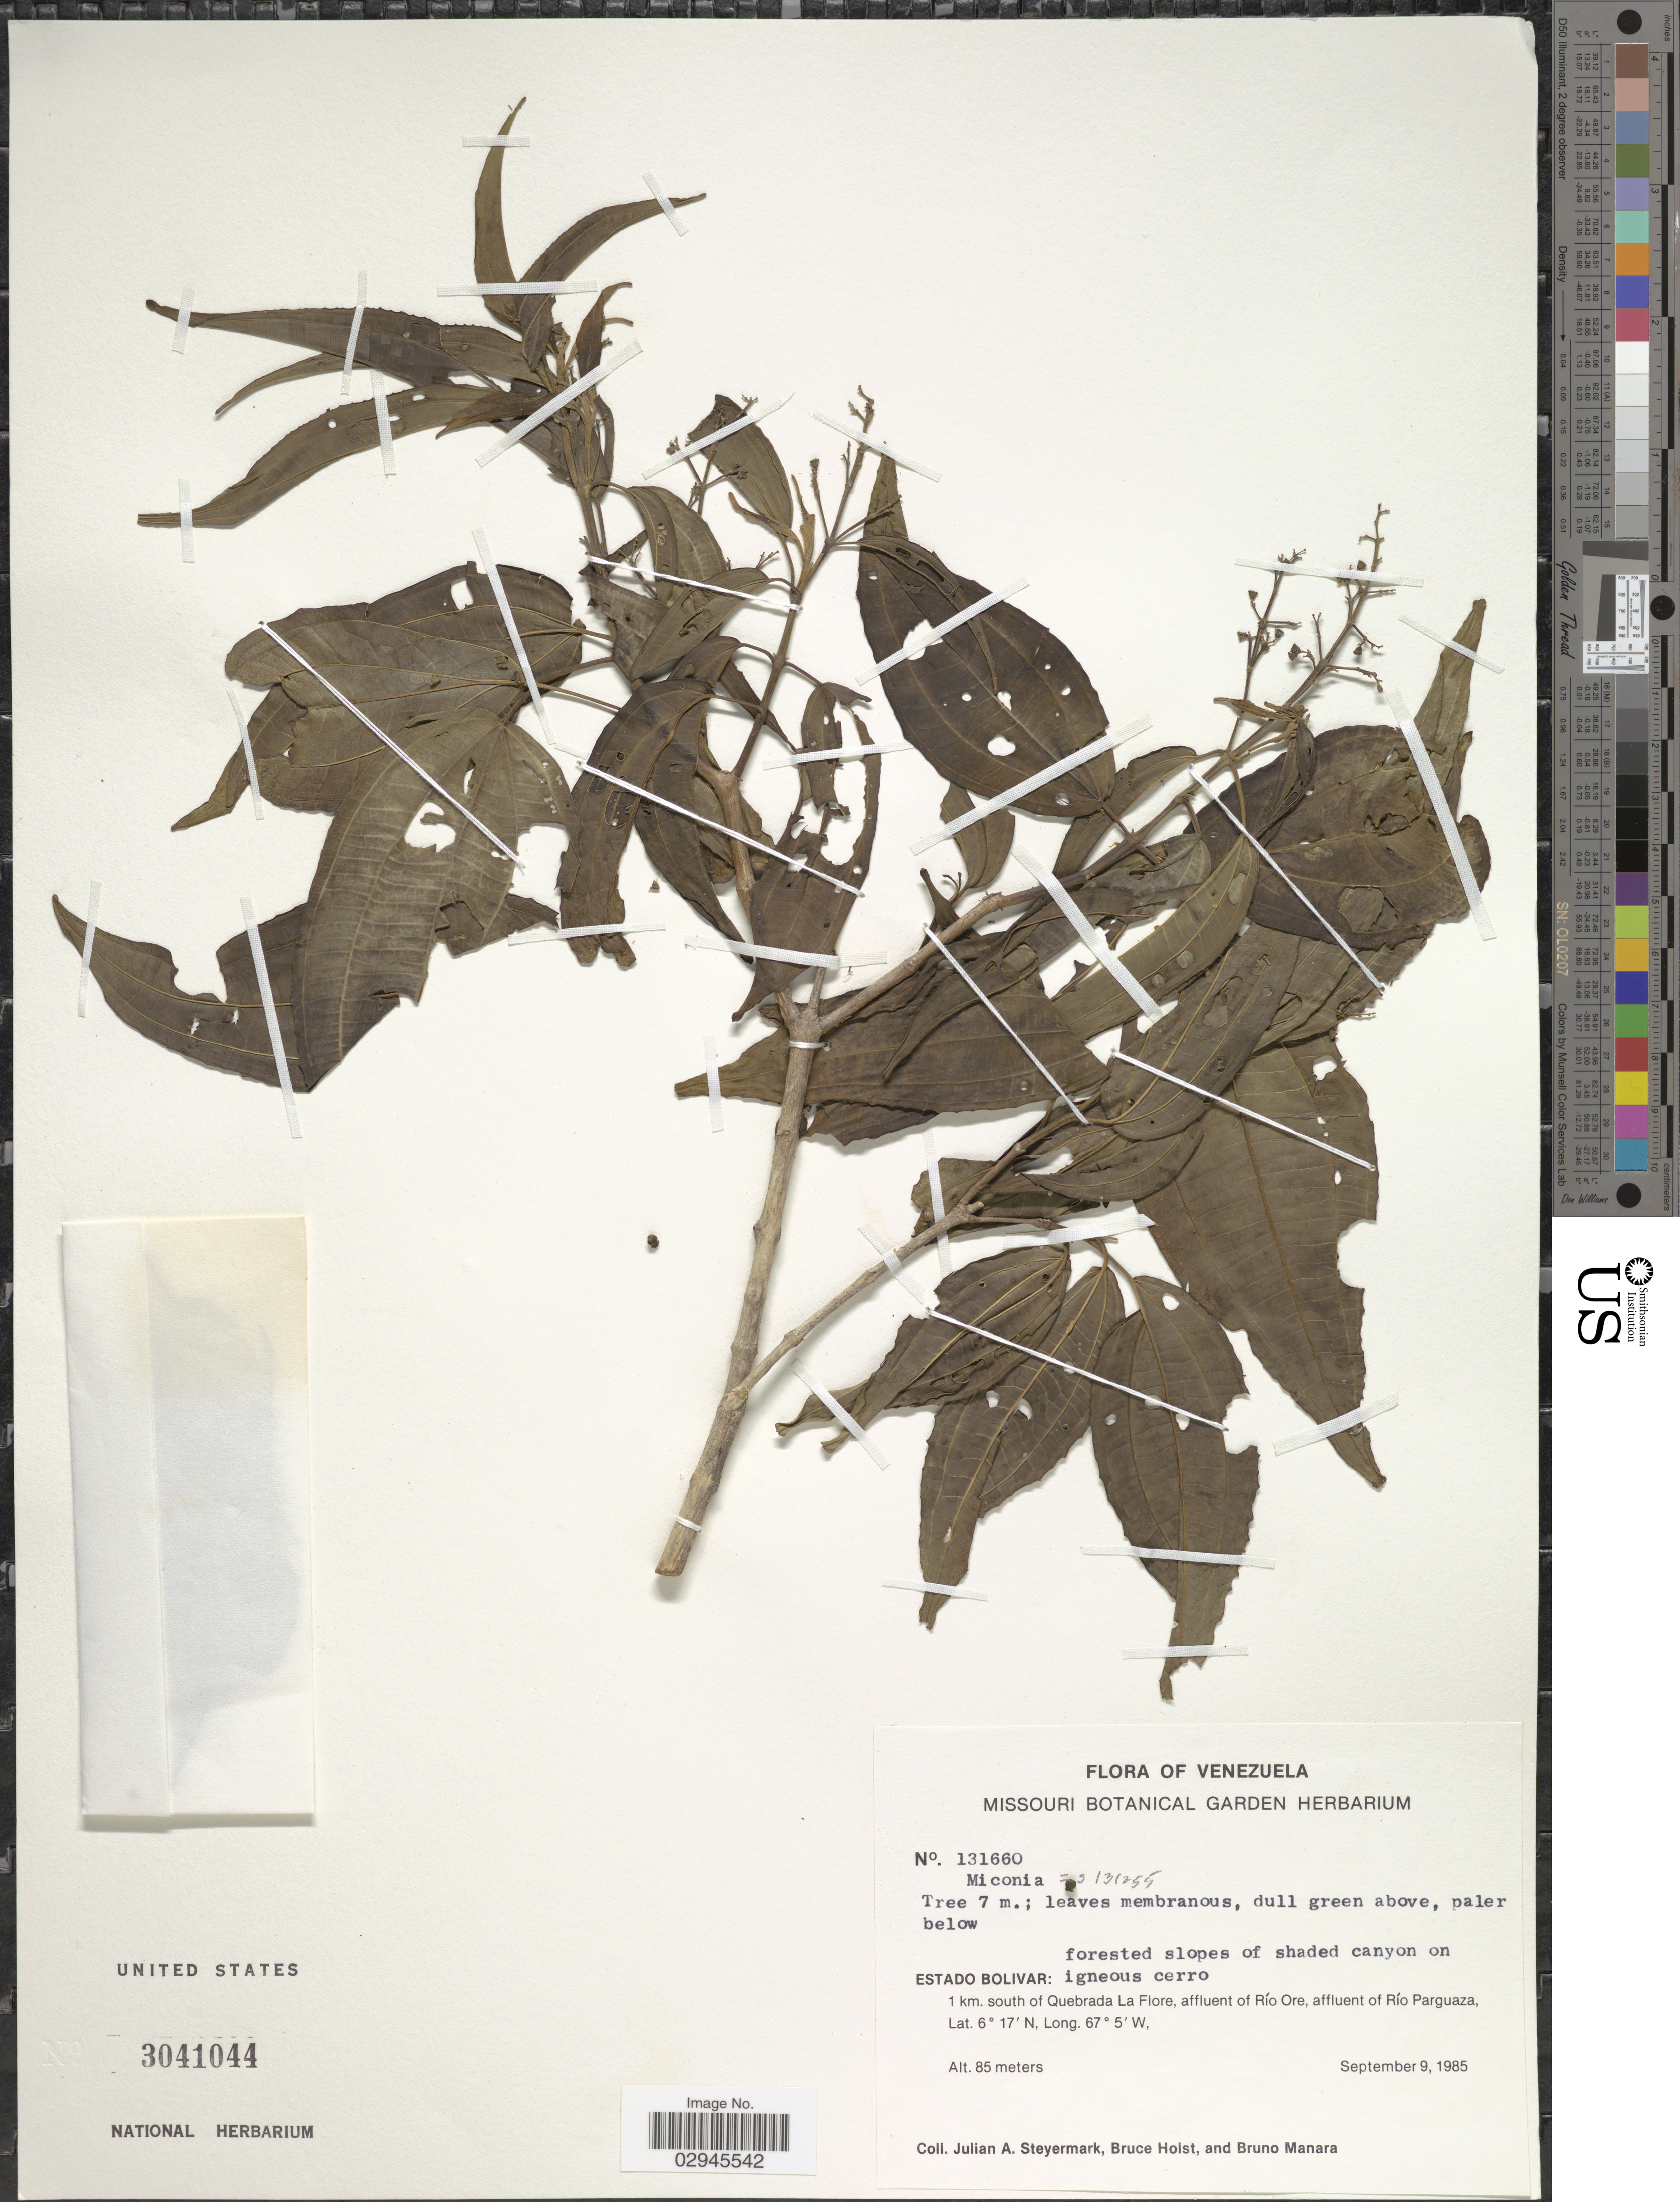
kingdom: Plantae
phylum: Tracheophyta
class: Magnoliopsida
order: Myrtales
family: Melastomataceae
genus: Miconia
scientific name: Miconia sp.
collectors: J. Steyermark, B. Holst & B. Manara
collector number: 131660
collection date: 1985-09-09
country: Venezuela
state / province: Bolivar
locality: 1 km. south of Quebrada La Flore, affluent of Río Ore, affluent of Río Parguaza.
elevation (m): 85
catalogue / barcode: US 3041044